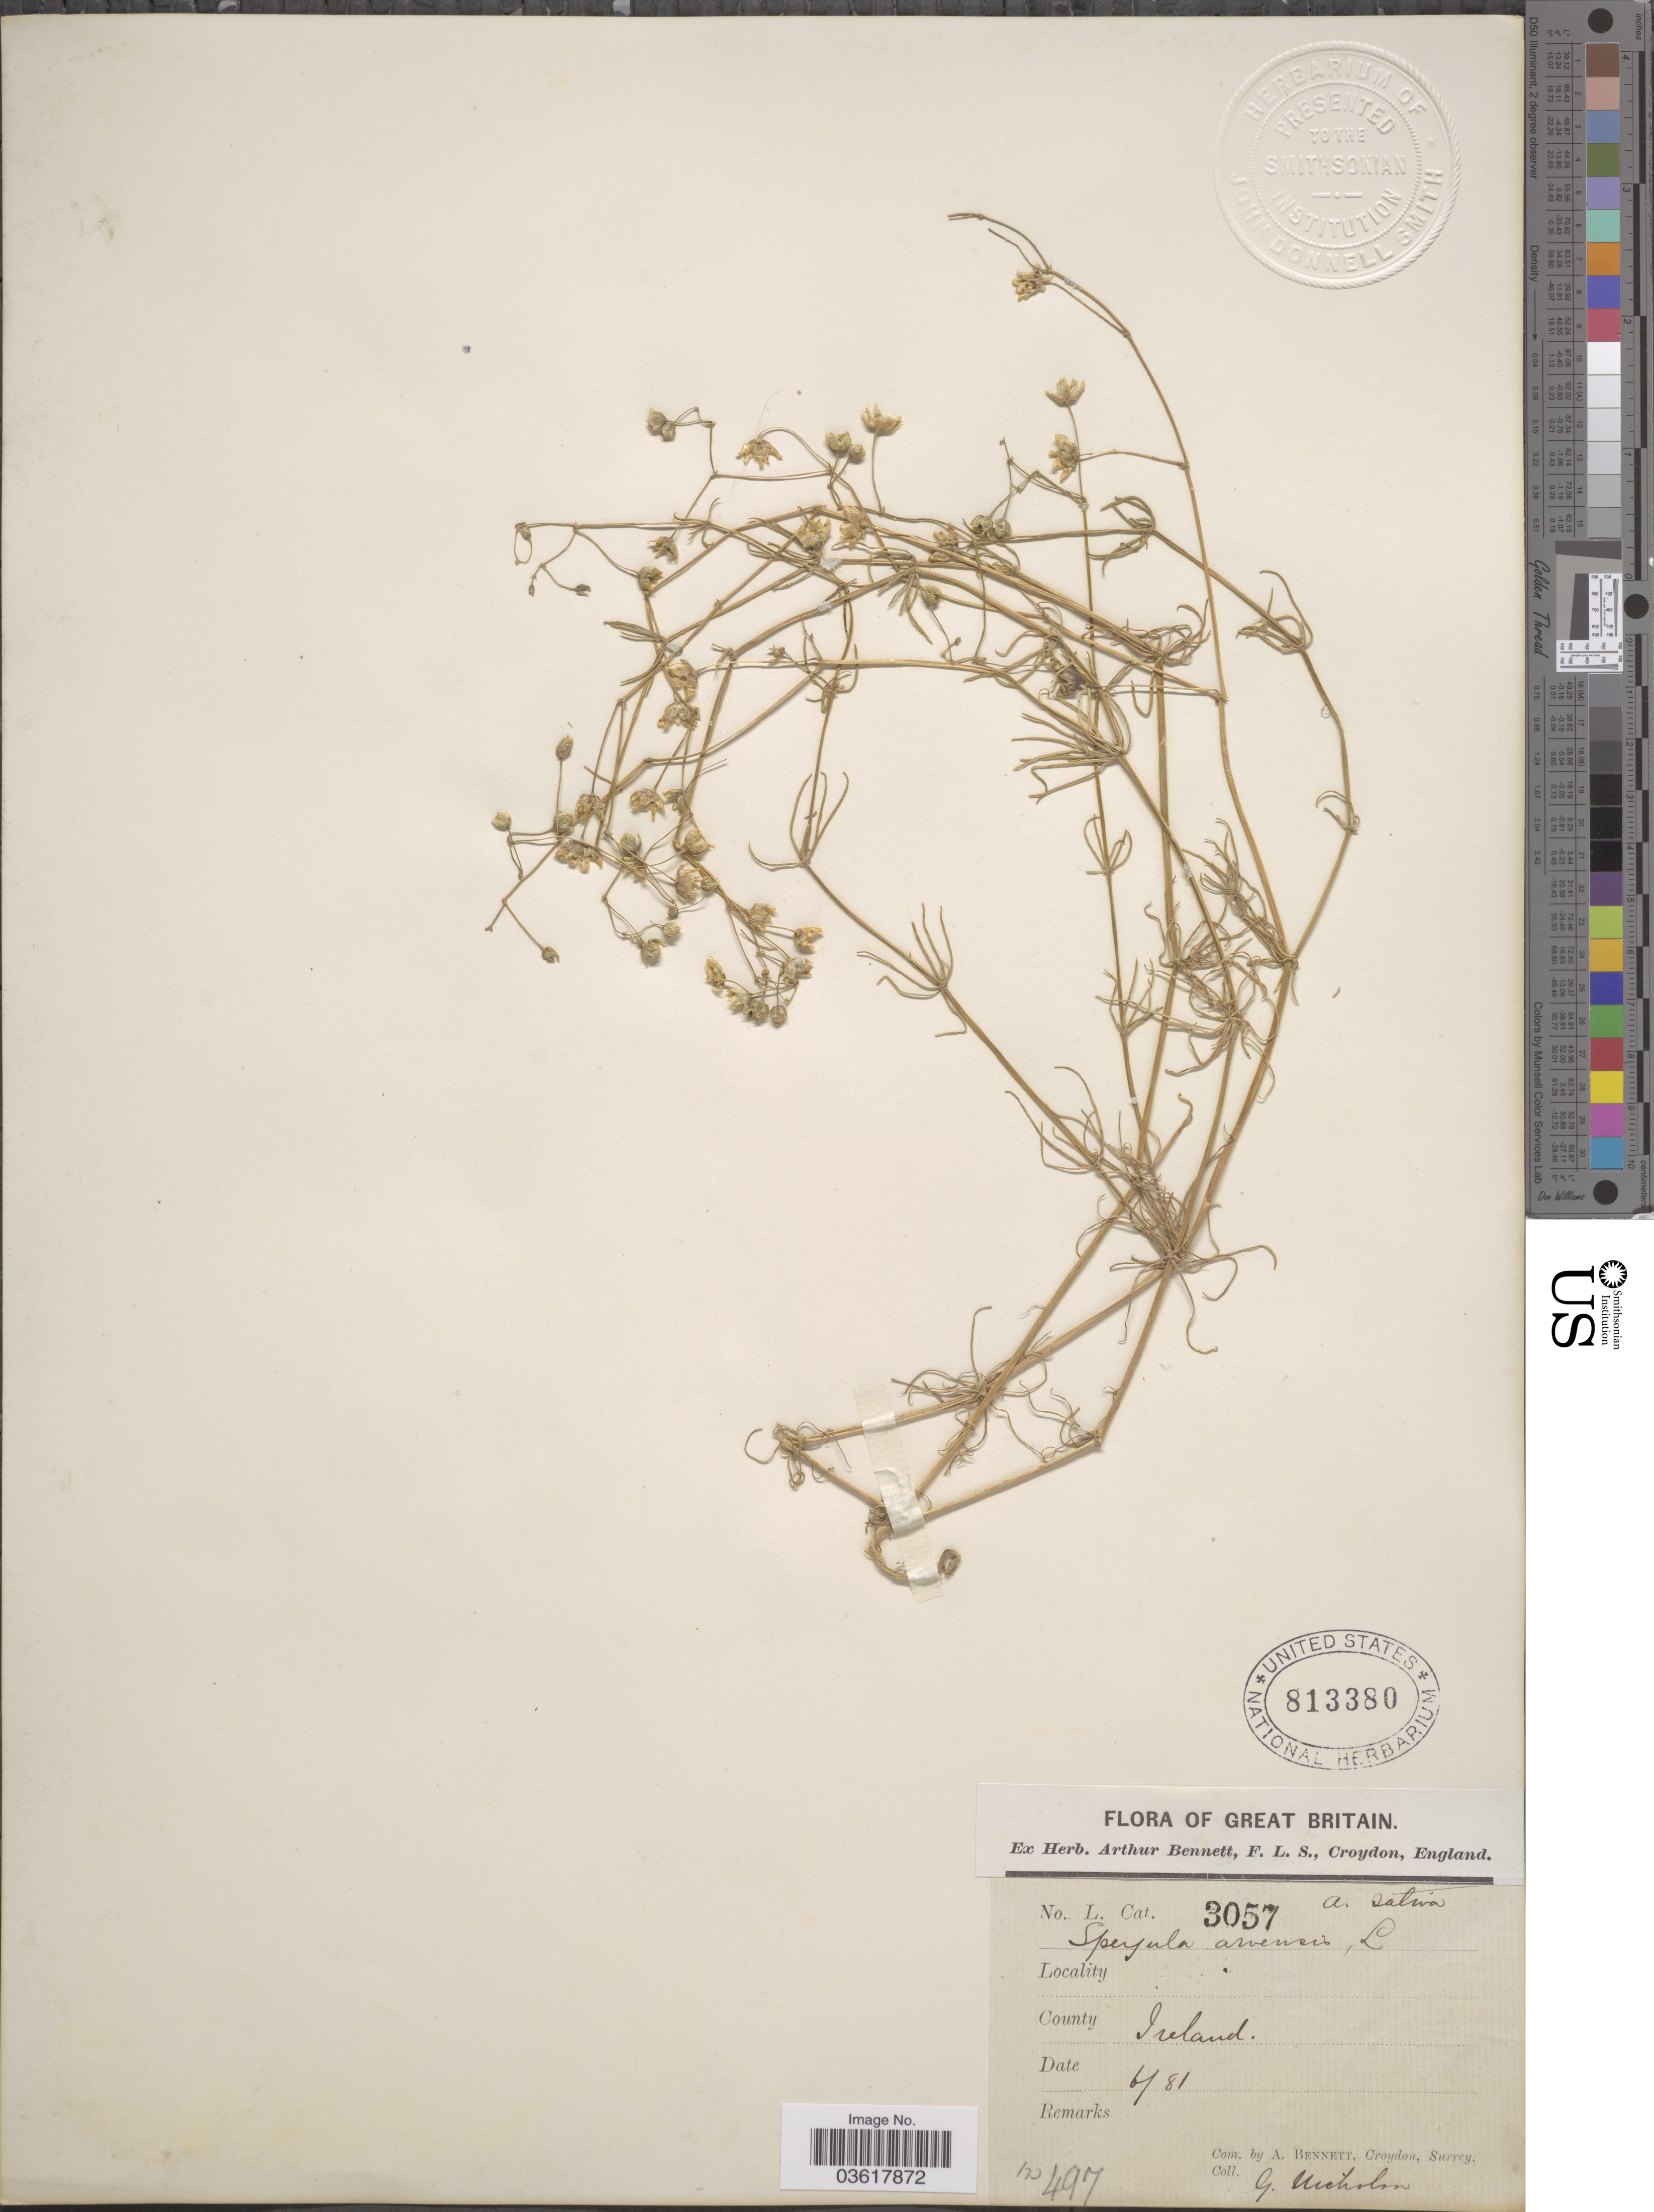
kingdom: Plantae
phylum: Tracheophyta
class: Magnoliopsida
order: Caryophyllales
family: Caryophyllaceae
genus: Spergula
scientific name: Spergula arvensis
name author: L.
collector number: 3057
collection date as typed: Transcribed d/m/y: /6/81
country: United Kingdom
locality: Great Britain. County Ireland.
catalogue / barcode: US 813380